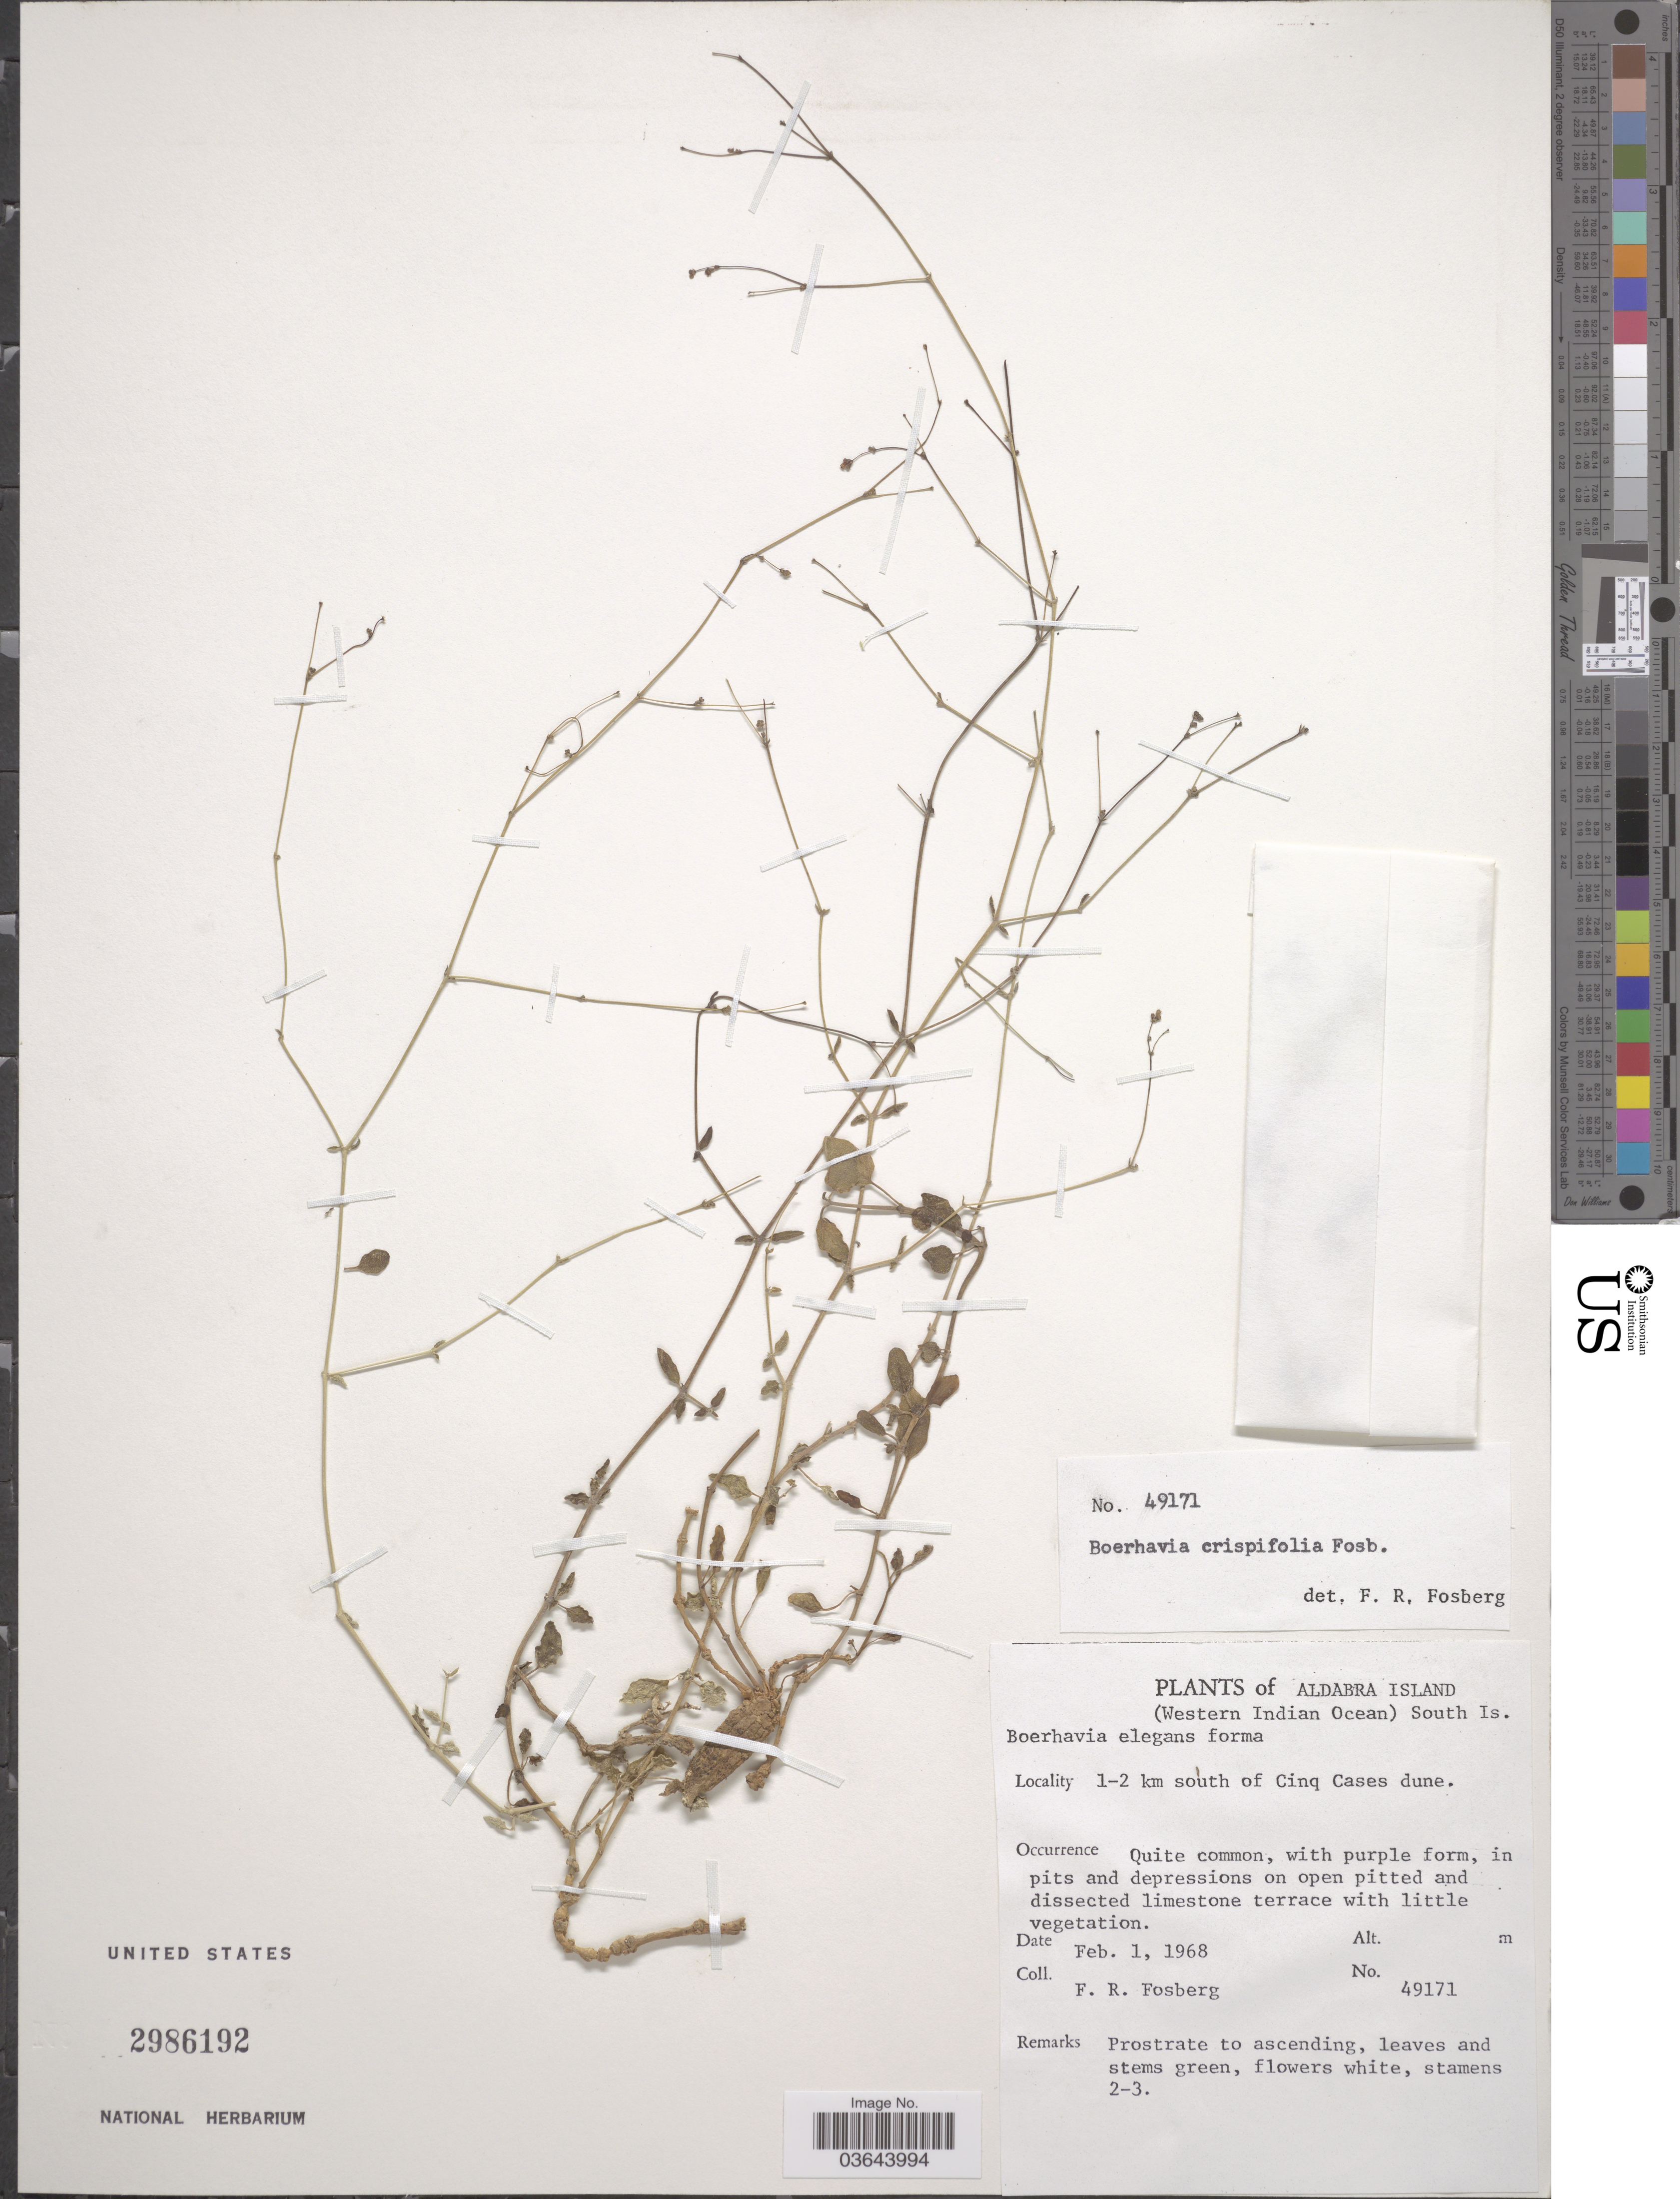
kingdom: Plantae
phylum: Tracheophyta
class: Magnoliopsida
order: Caryophyllales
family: Nyctaginaceae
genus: Boerhavia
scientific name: Boerhavia crispifolia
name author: Fosberg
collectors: F. R. Fosberg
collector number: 49171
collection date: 1968-02-01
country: Seychelles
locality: Aldabra Island. (Western Indian Ocean) South Is. 1-2 km south of Cinq Cases dune.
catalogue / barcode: US 2986192